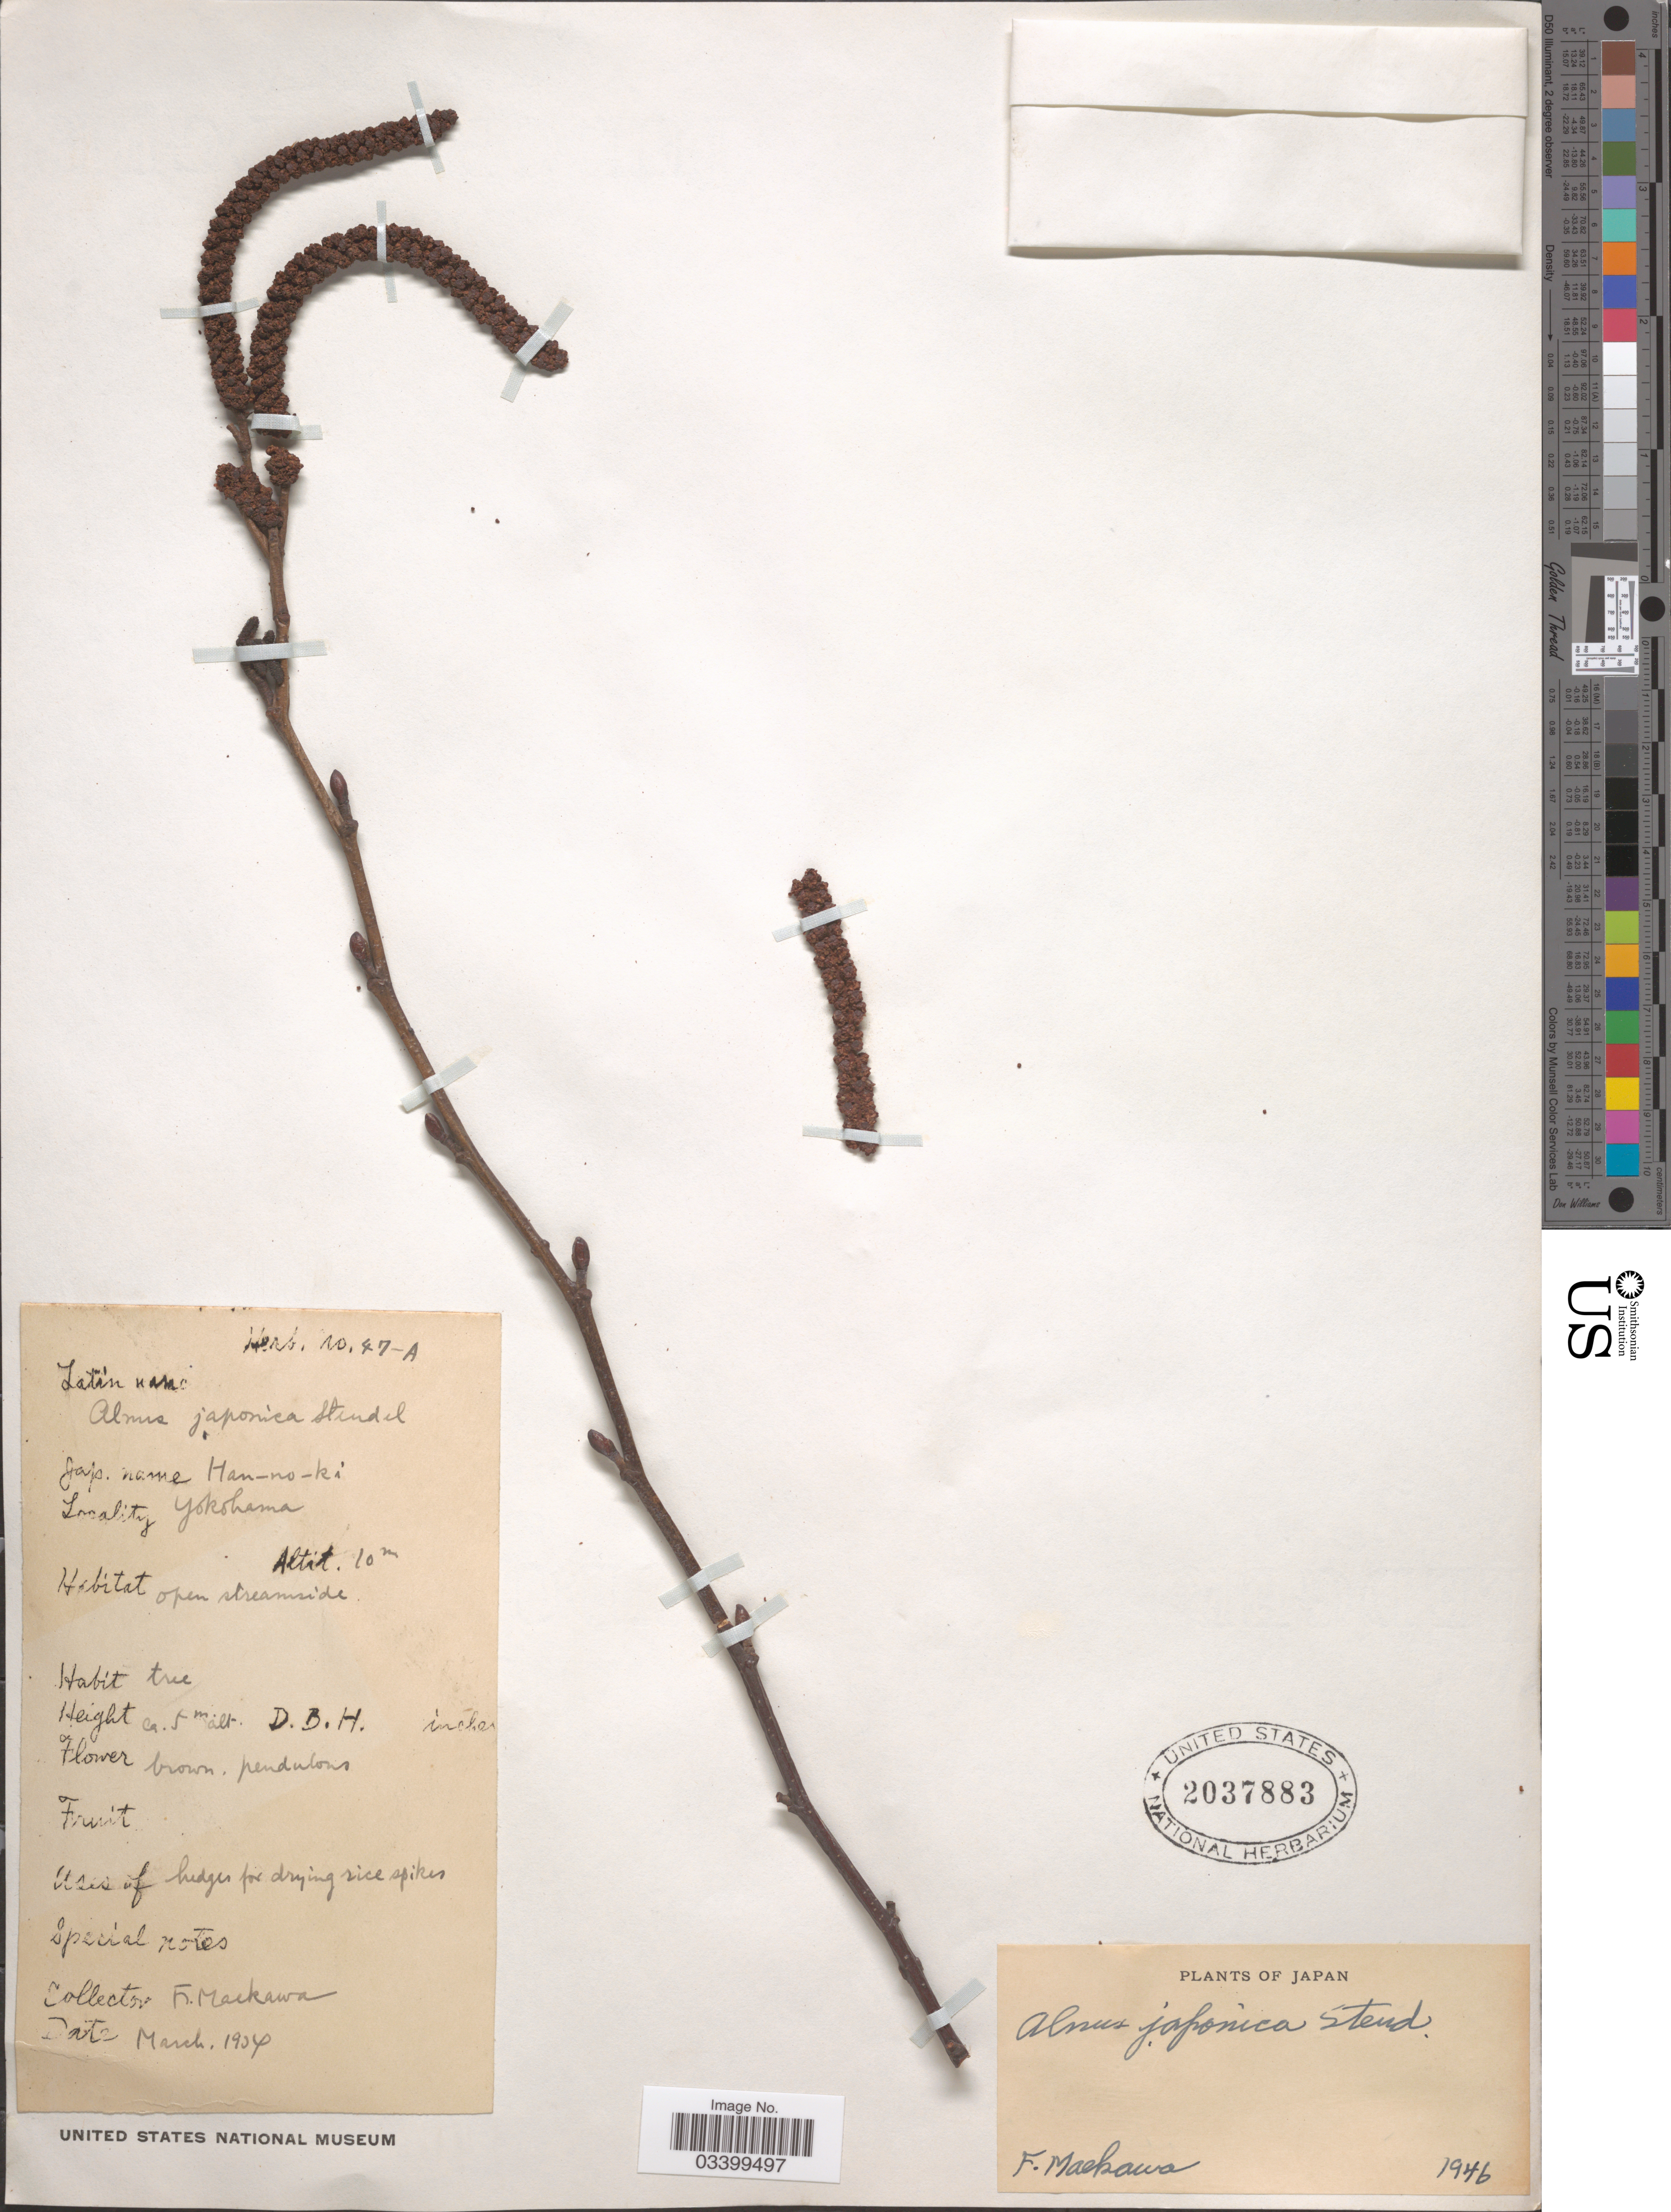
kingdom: Plantae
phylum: Tracheophyta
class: Magnoliopsida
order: Fagales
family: Betulaceae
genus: Alnus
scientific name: Alnus japonica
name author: (Thunb.) Steud.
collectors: F. Maekawa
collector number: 47-A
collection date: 1937-03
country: Japan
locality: Yokohama.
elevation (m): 10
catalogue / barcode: US 2037883